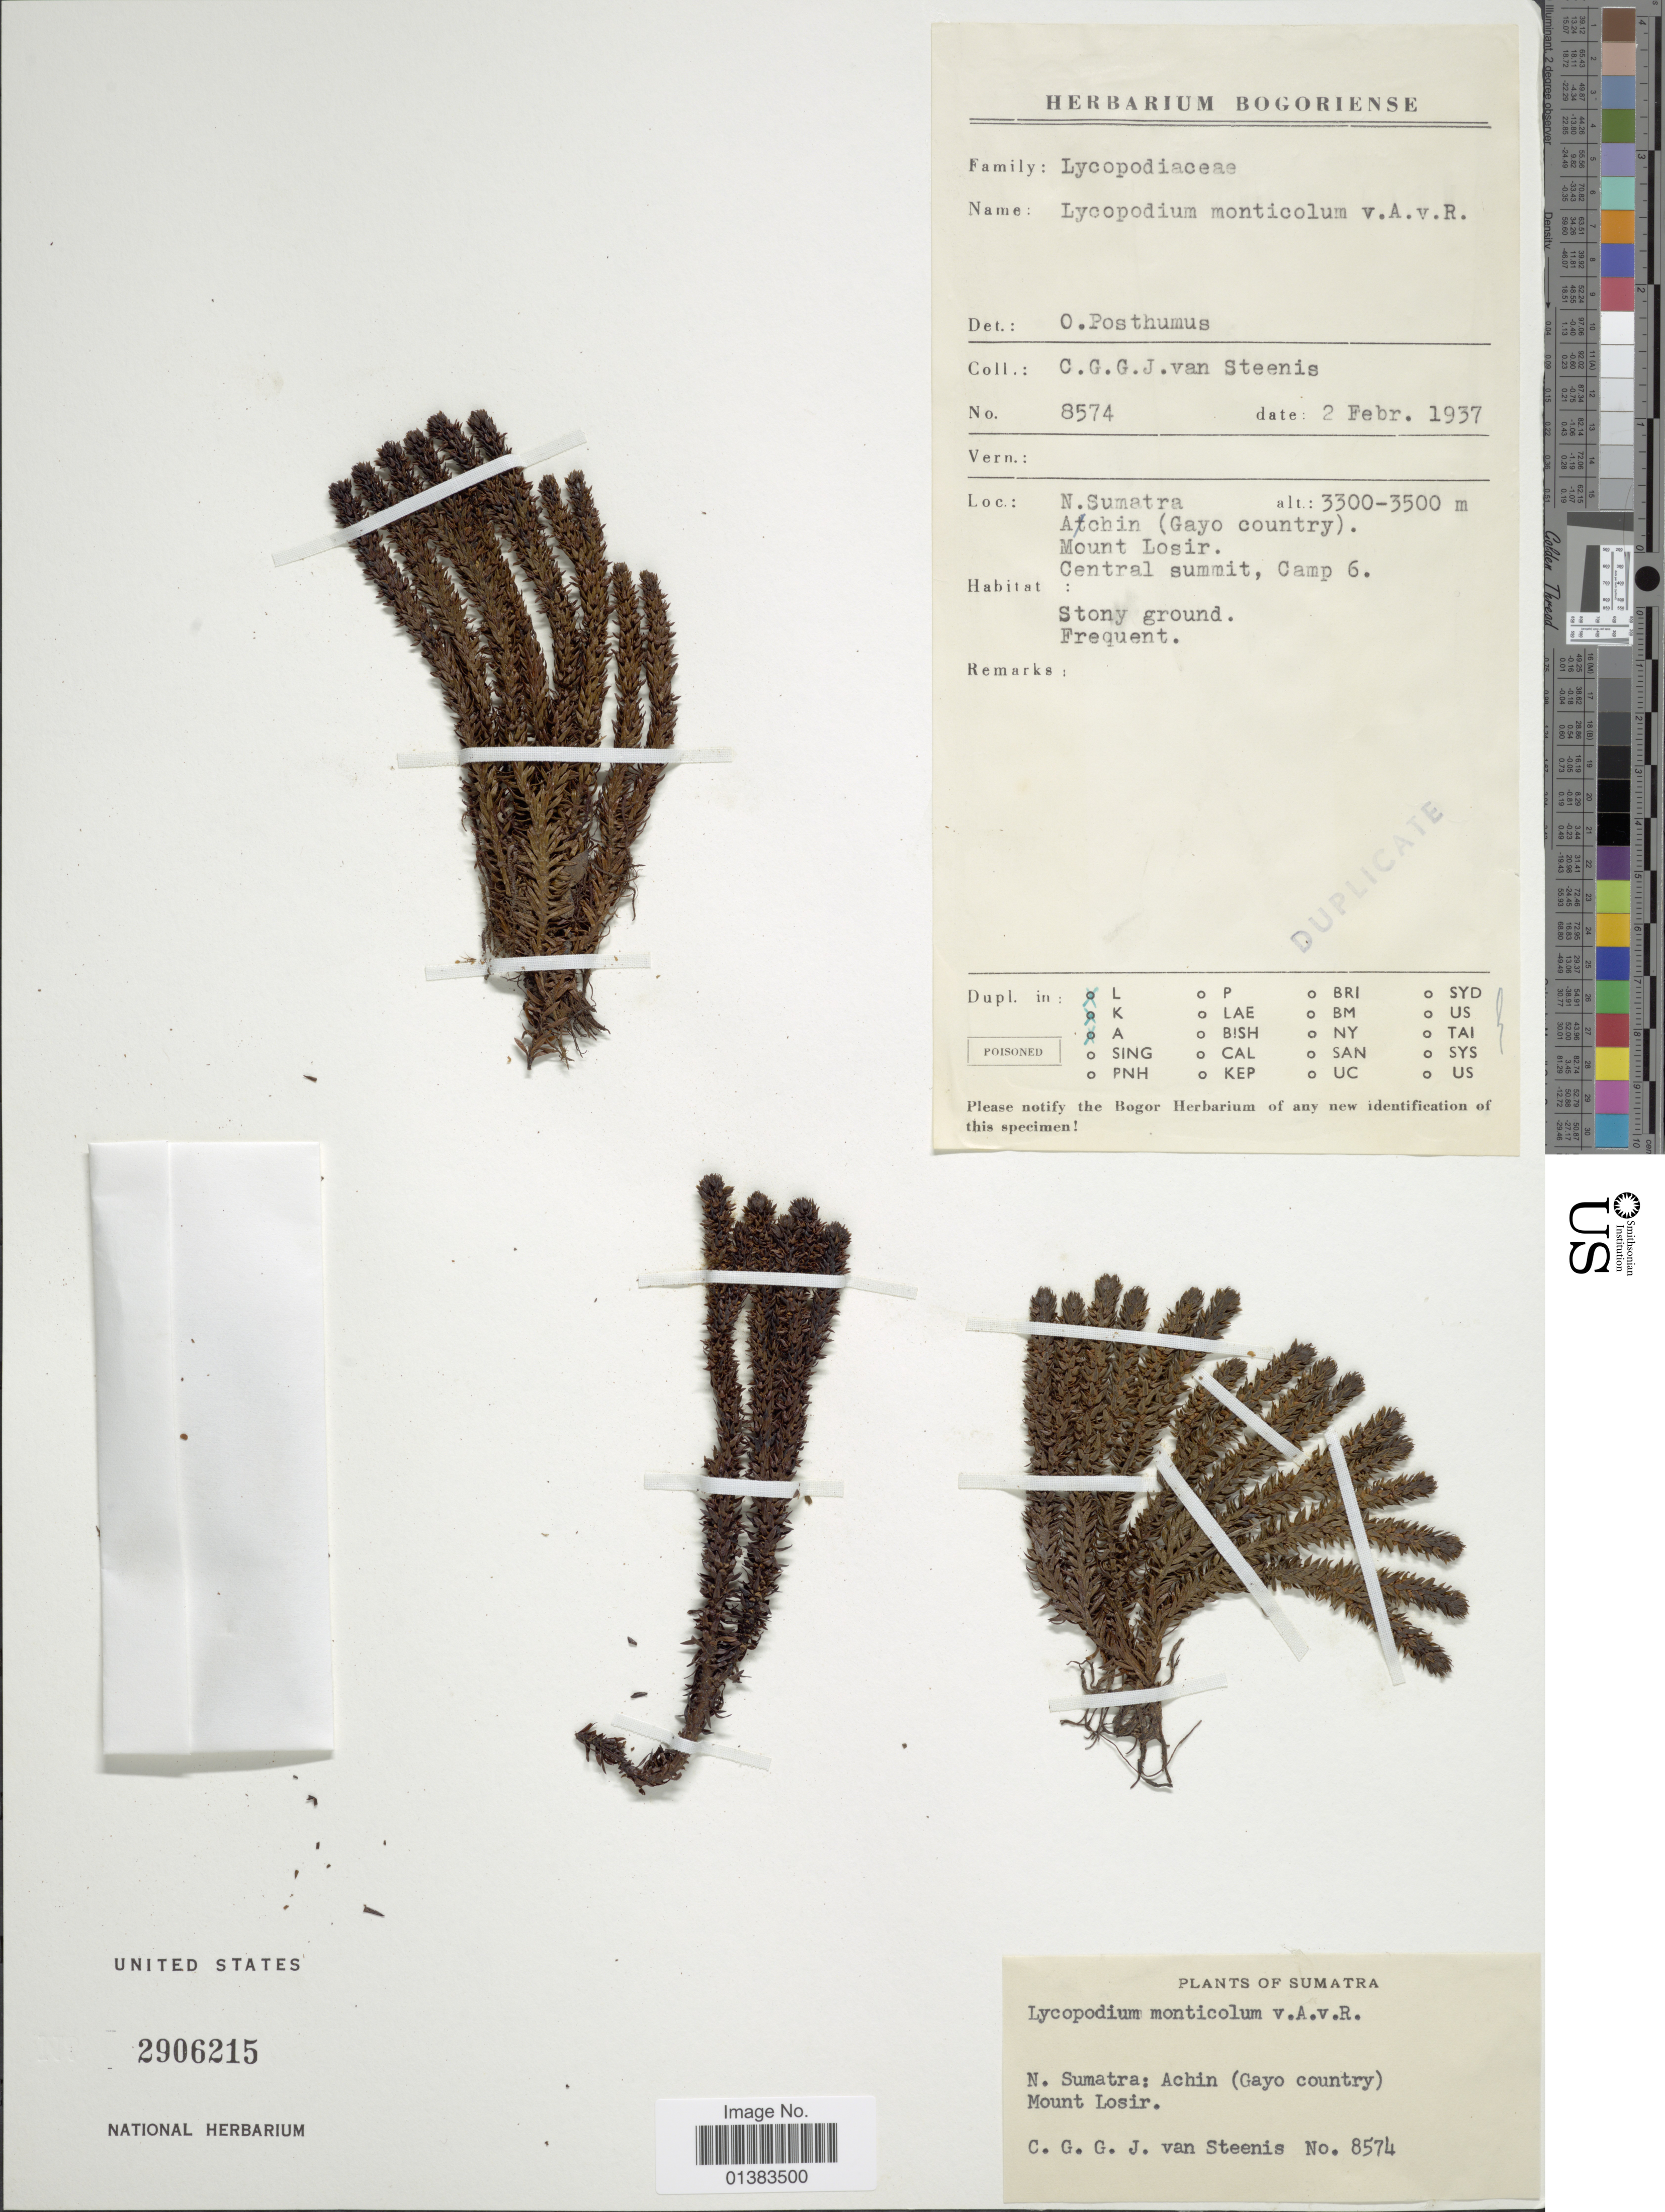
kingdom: Plantae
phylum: Tracheophyta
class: Lycopodiopsida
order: Lycopodiales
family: Lycopodiaceae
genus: Huperzia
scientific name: Huperzia monticola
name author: (Alderw.) Holub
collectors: C. G. van Steenis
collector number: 8574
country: Indonesia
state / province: Sumatra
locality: N. Sumatra: Achin (Gayo country), Mount Losir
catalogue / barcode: US 2906215